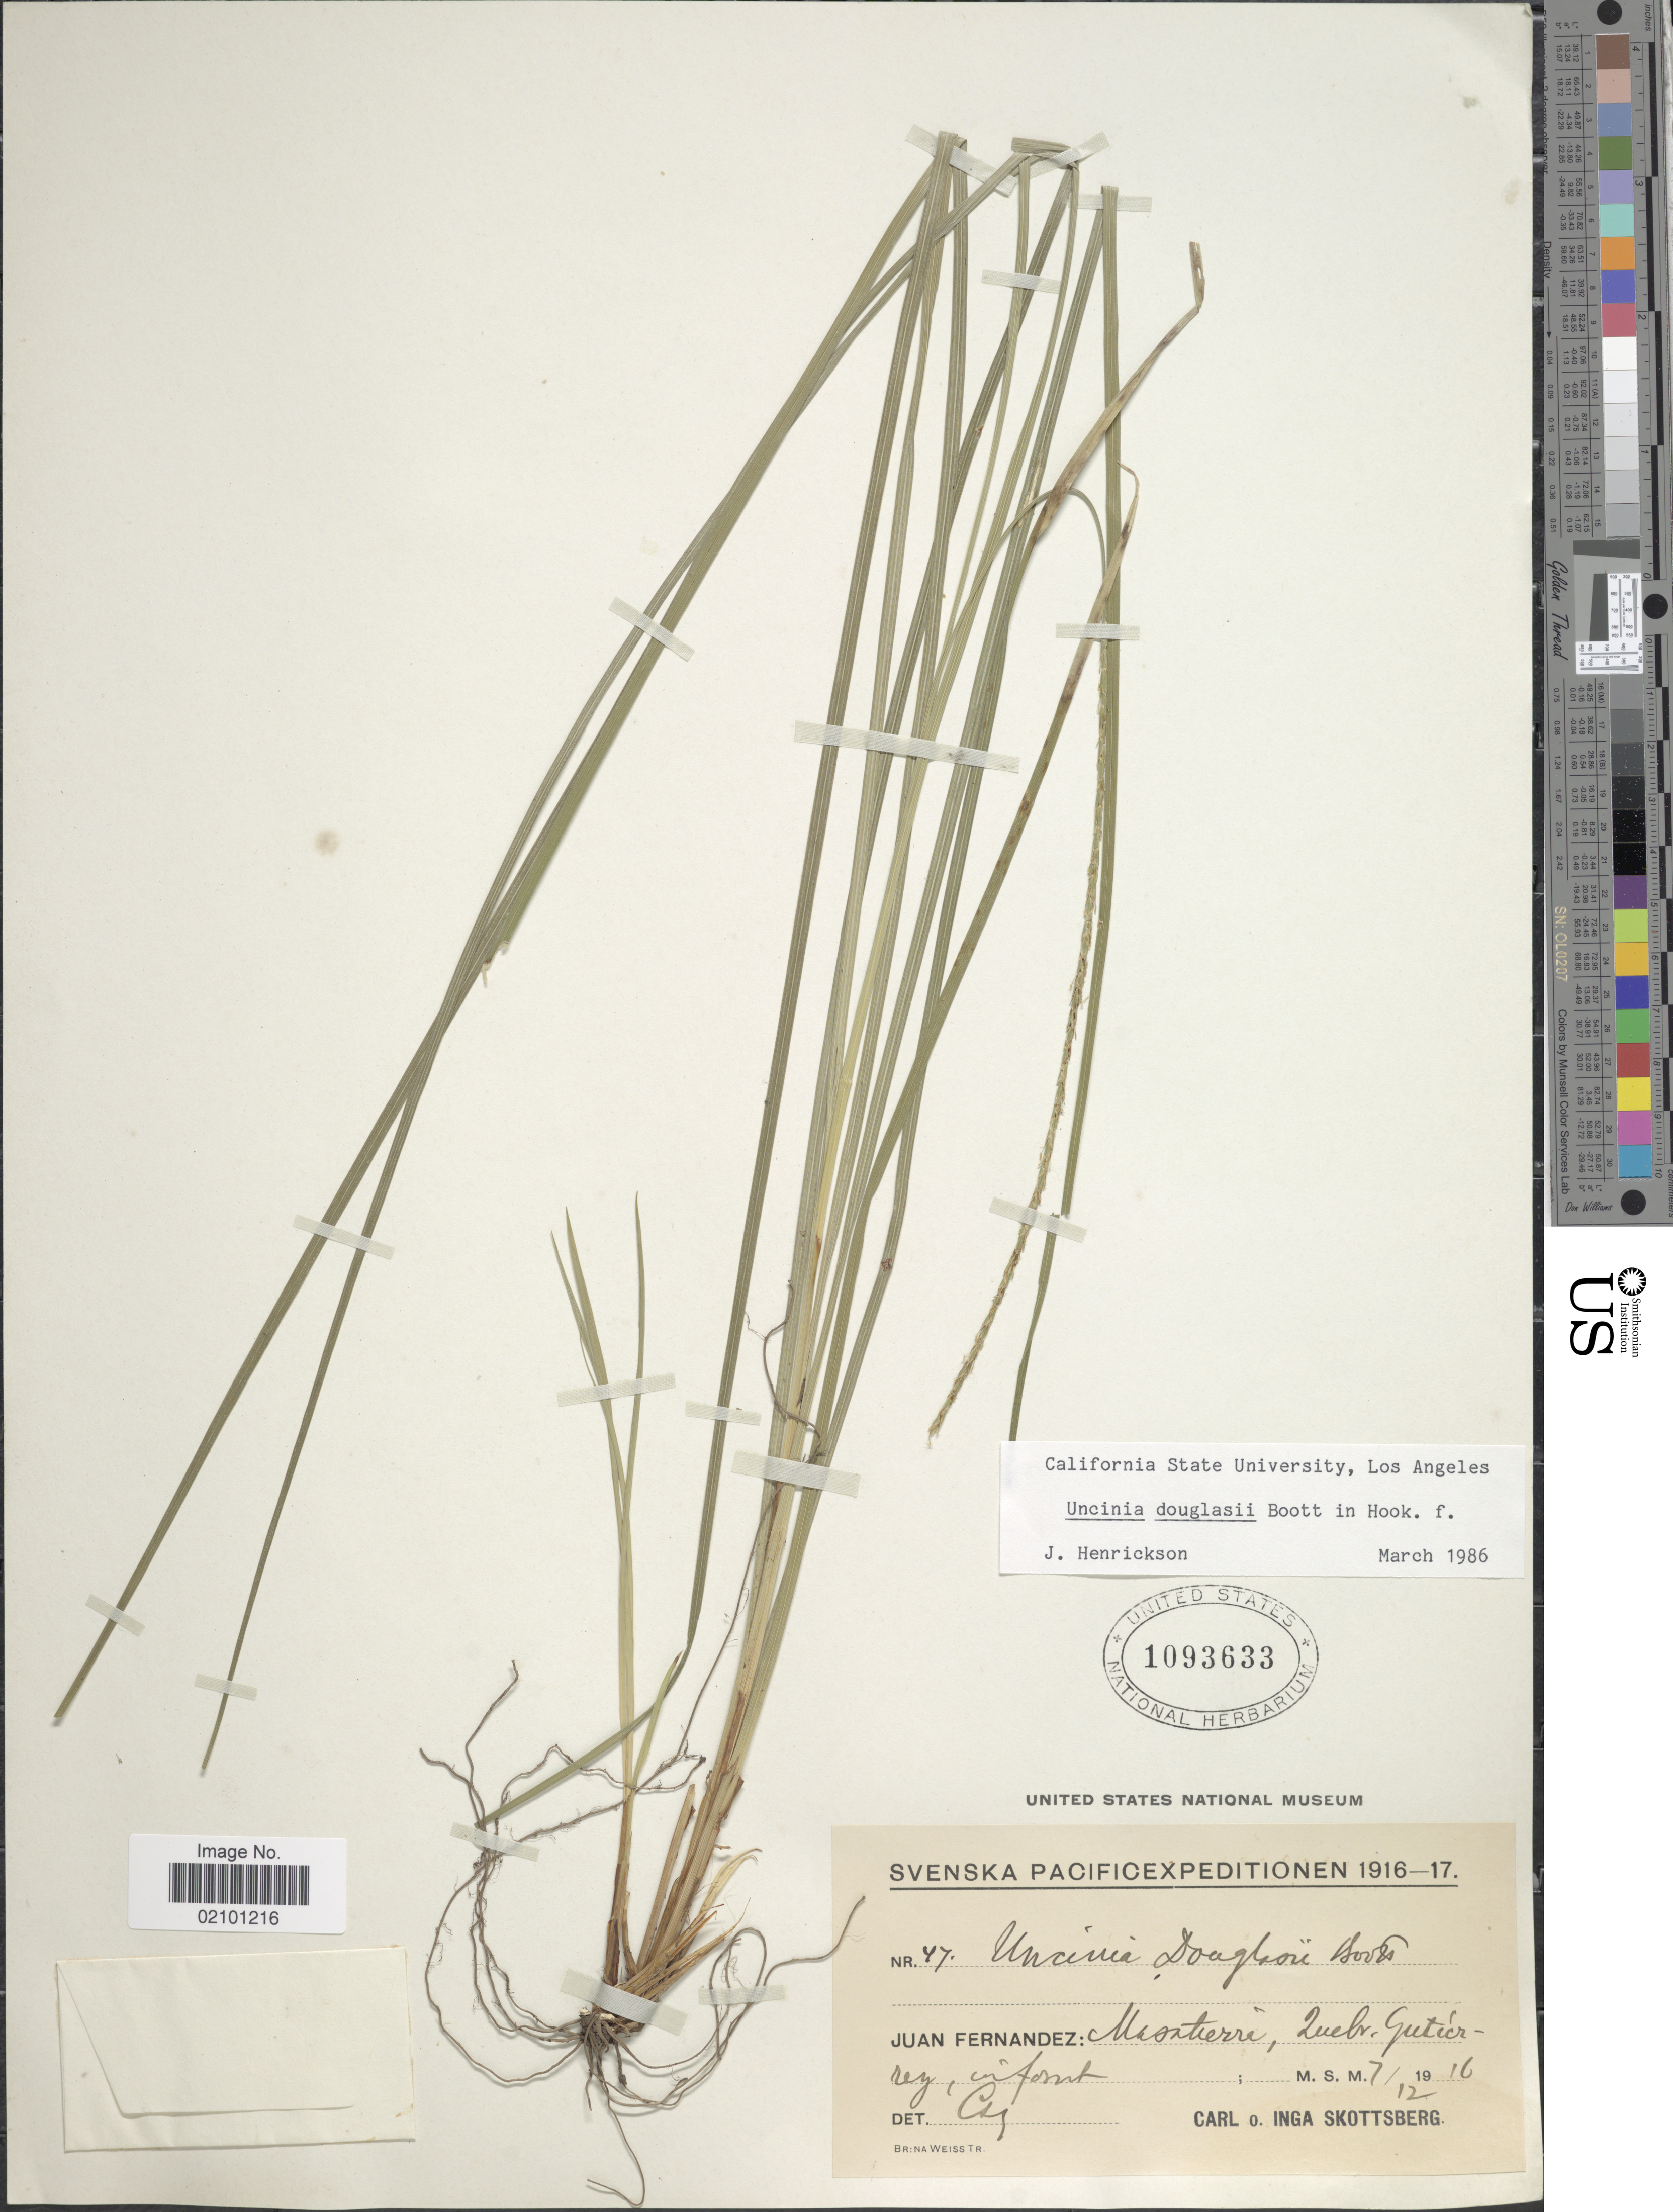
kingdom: Plantae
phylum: Tracheophyta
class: Liliopsida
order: Poales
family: Cyperaceae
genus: Carex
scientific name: Carex fernandesiana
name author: (Nees ex Boeckeler) J.R. Starr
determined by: Strong, Mark T., (BOT), Smithsonian Institution - National Museum of Natural History (UNITED STATES)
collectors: I. Skottsberg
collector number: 47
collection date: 1916-12-07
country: Chile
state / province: Valparaíso (V)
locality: Juan Fernandez: Masatierri, Quebr. Gutierrez, in forest.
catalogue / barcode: US 1093633